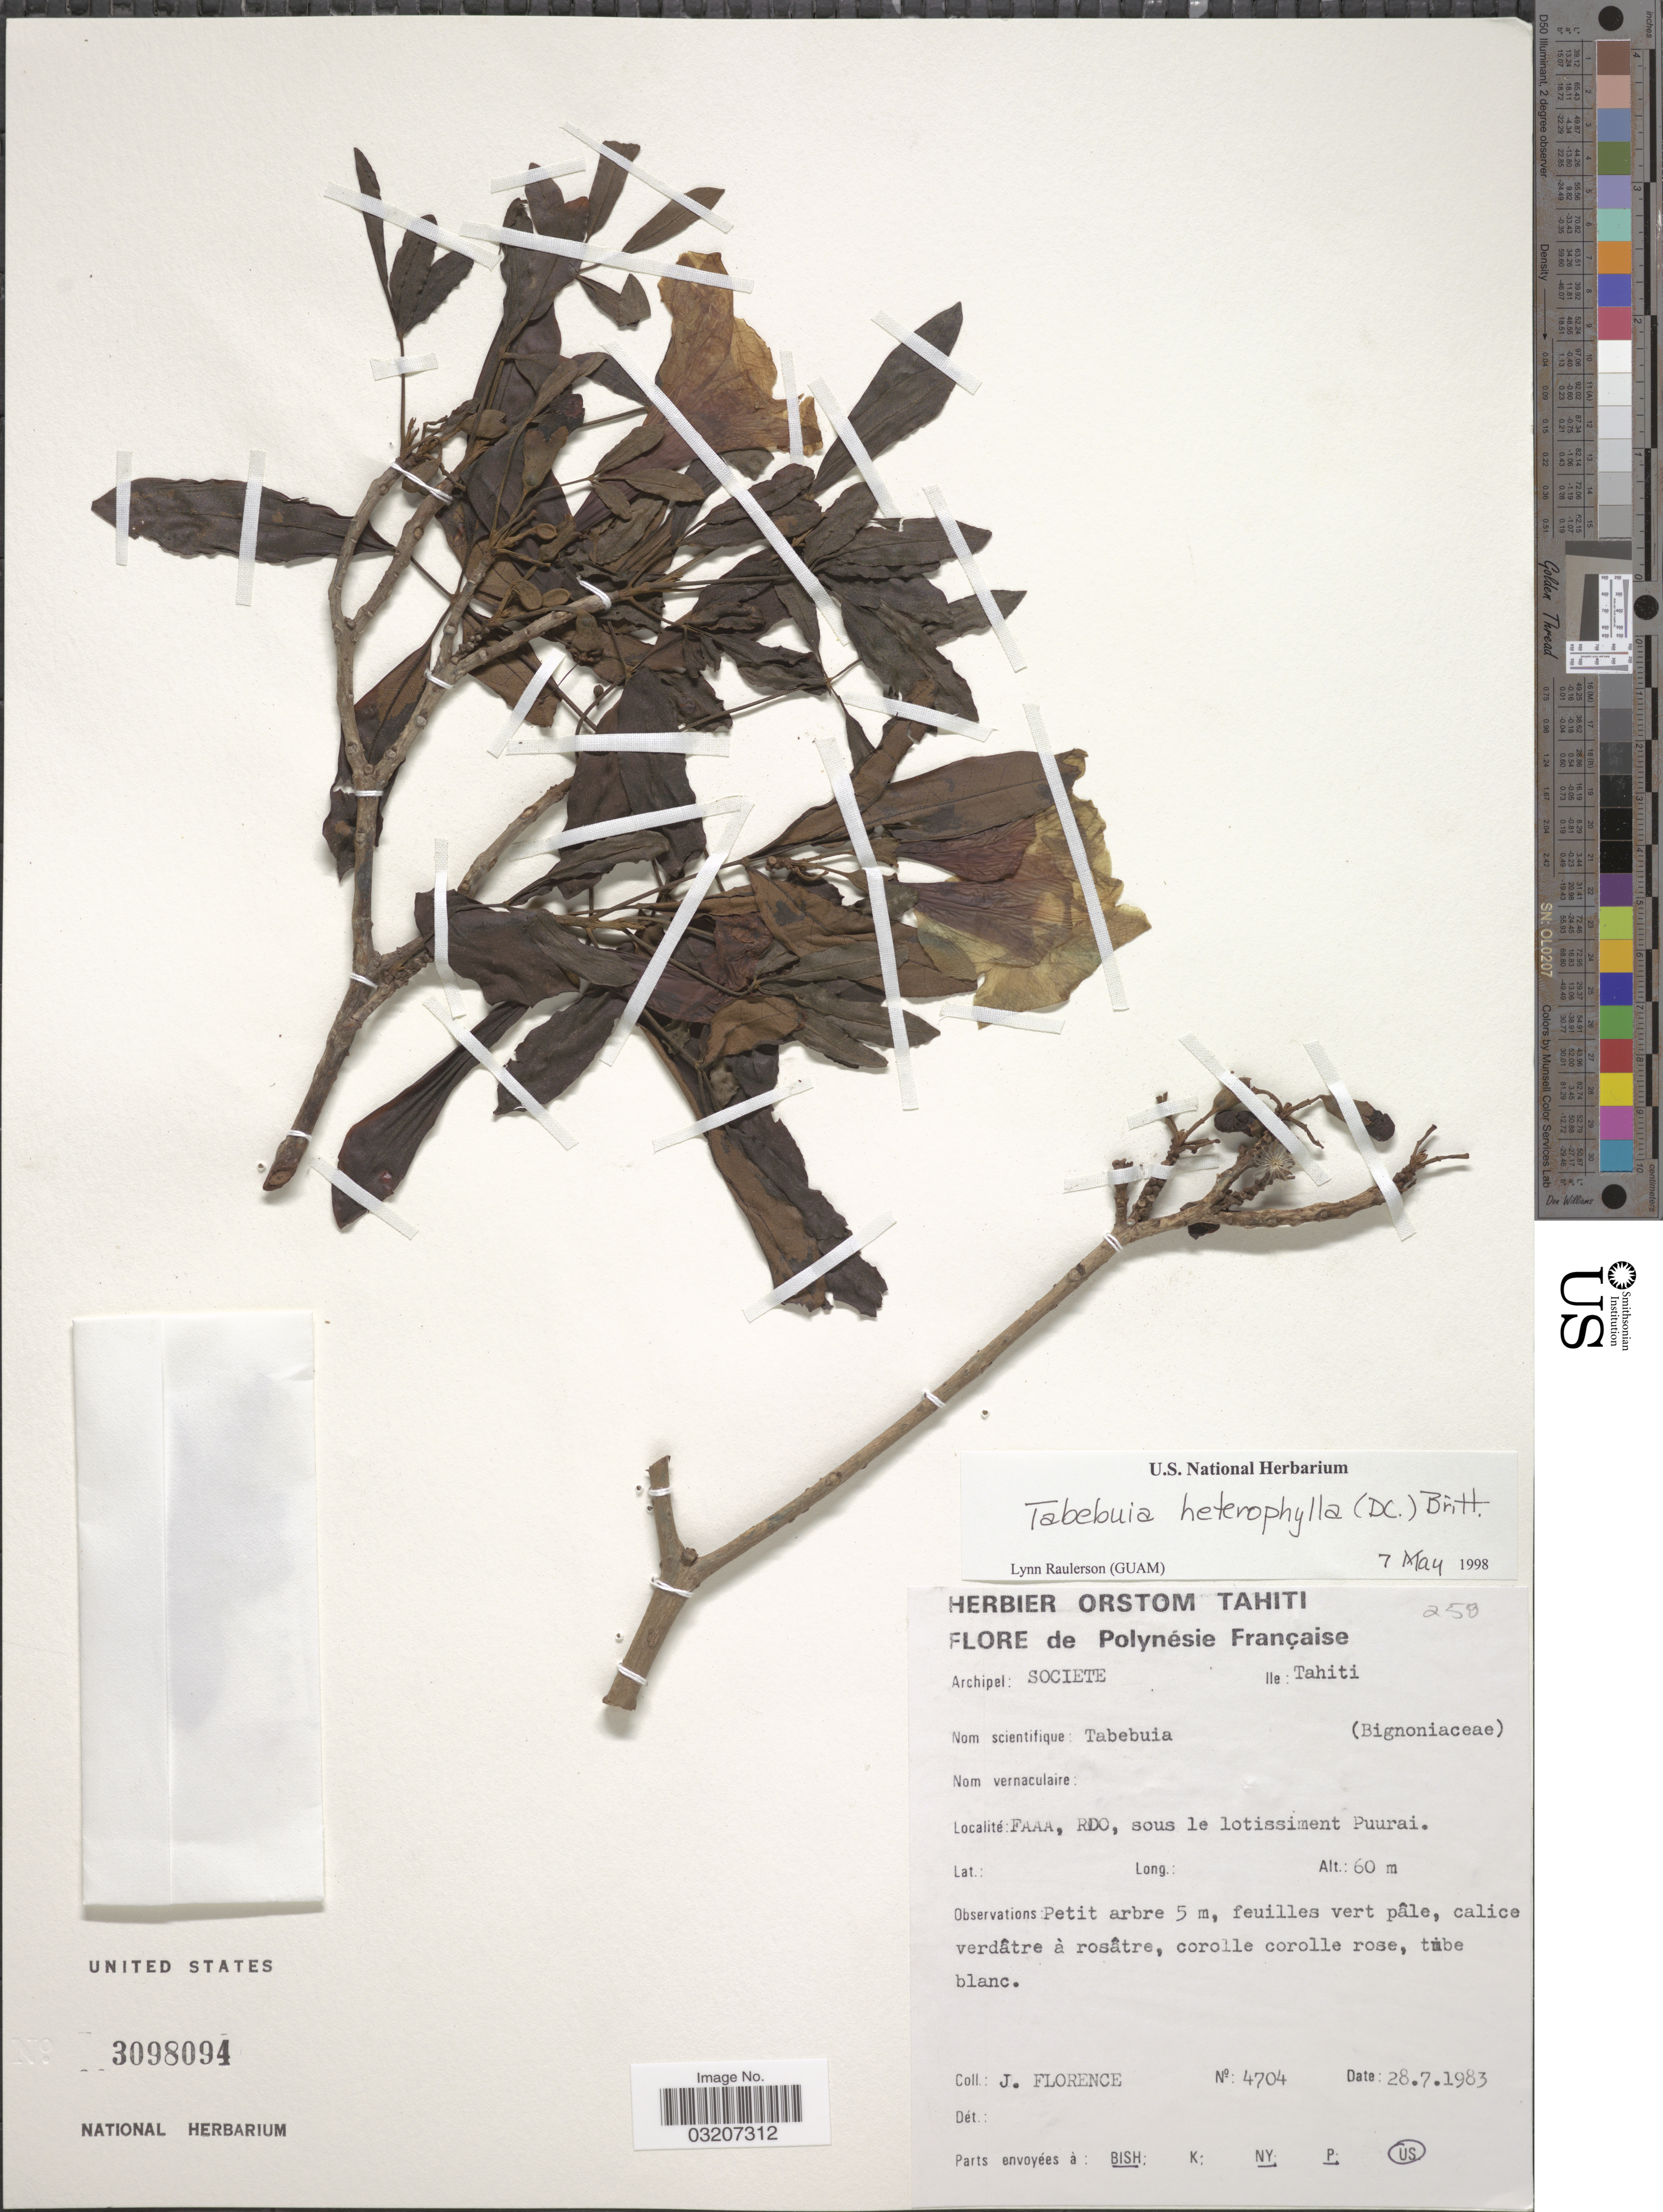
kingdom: Plantae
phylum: Tracheophyta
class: Magnoliopsida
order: Lamiales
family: Bignoniaceae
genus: Tabebuia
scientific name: Tabebuia heterophylla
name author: (DC.) Britton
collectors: J. Florence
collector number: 4704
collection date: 1983-07-28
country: French Polynesia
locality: Archipel: Societe, Ile: Tahiti, Faaa, RDO, sous le lotissiment Puurai.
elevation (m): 60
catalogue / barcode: US 3098094